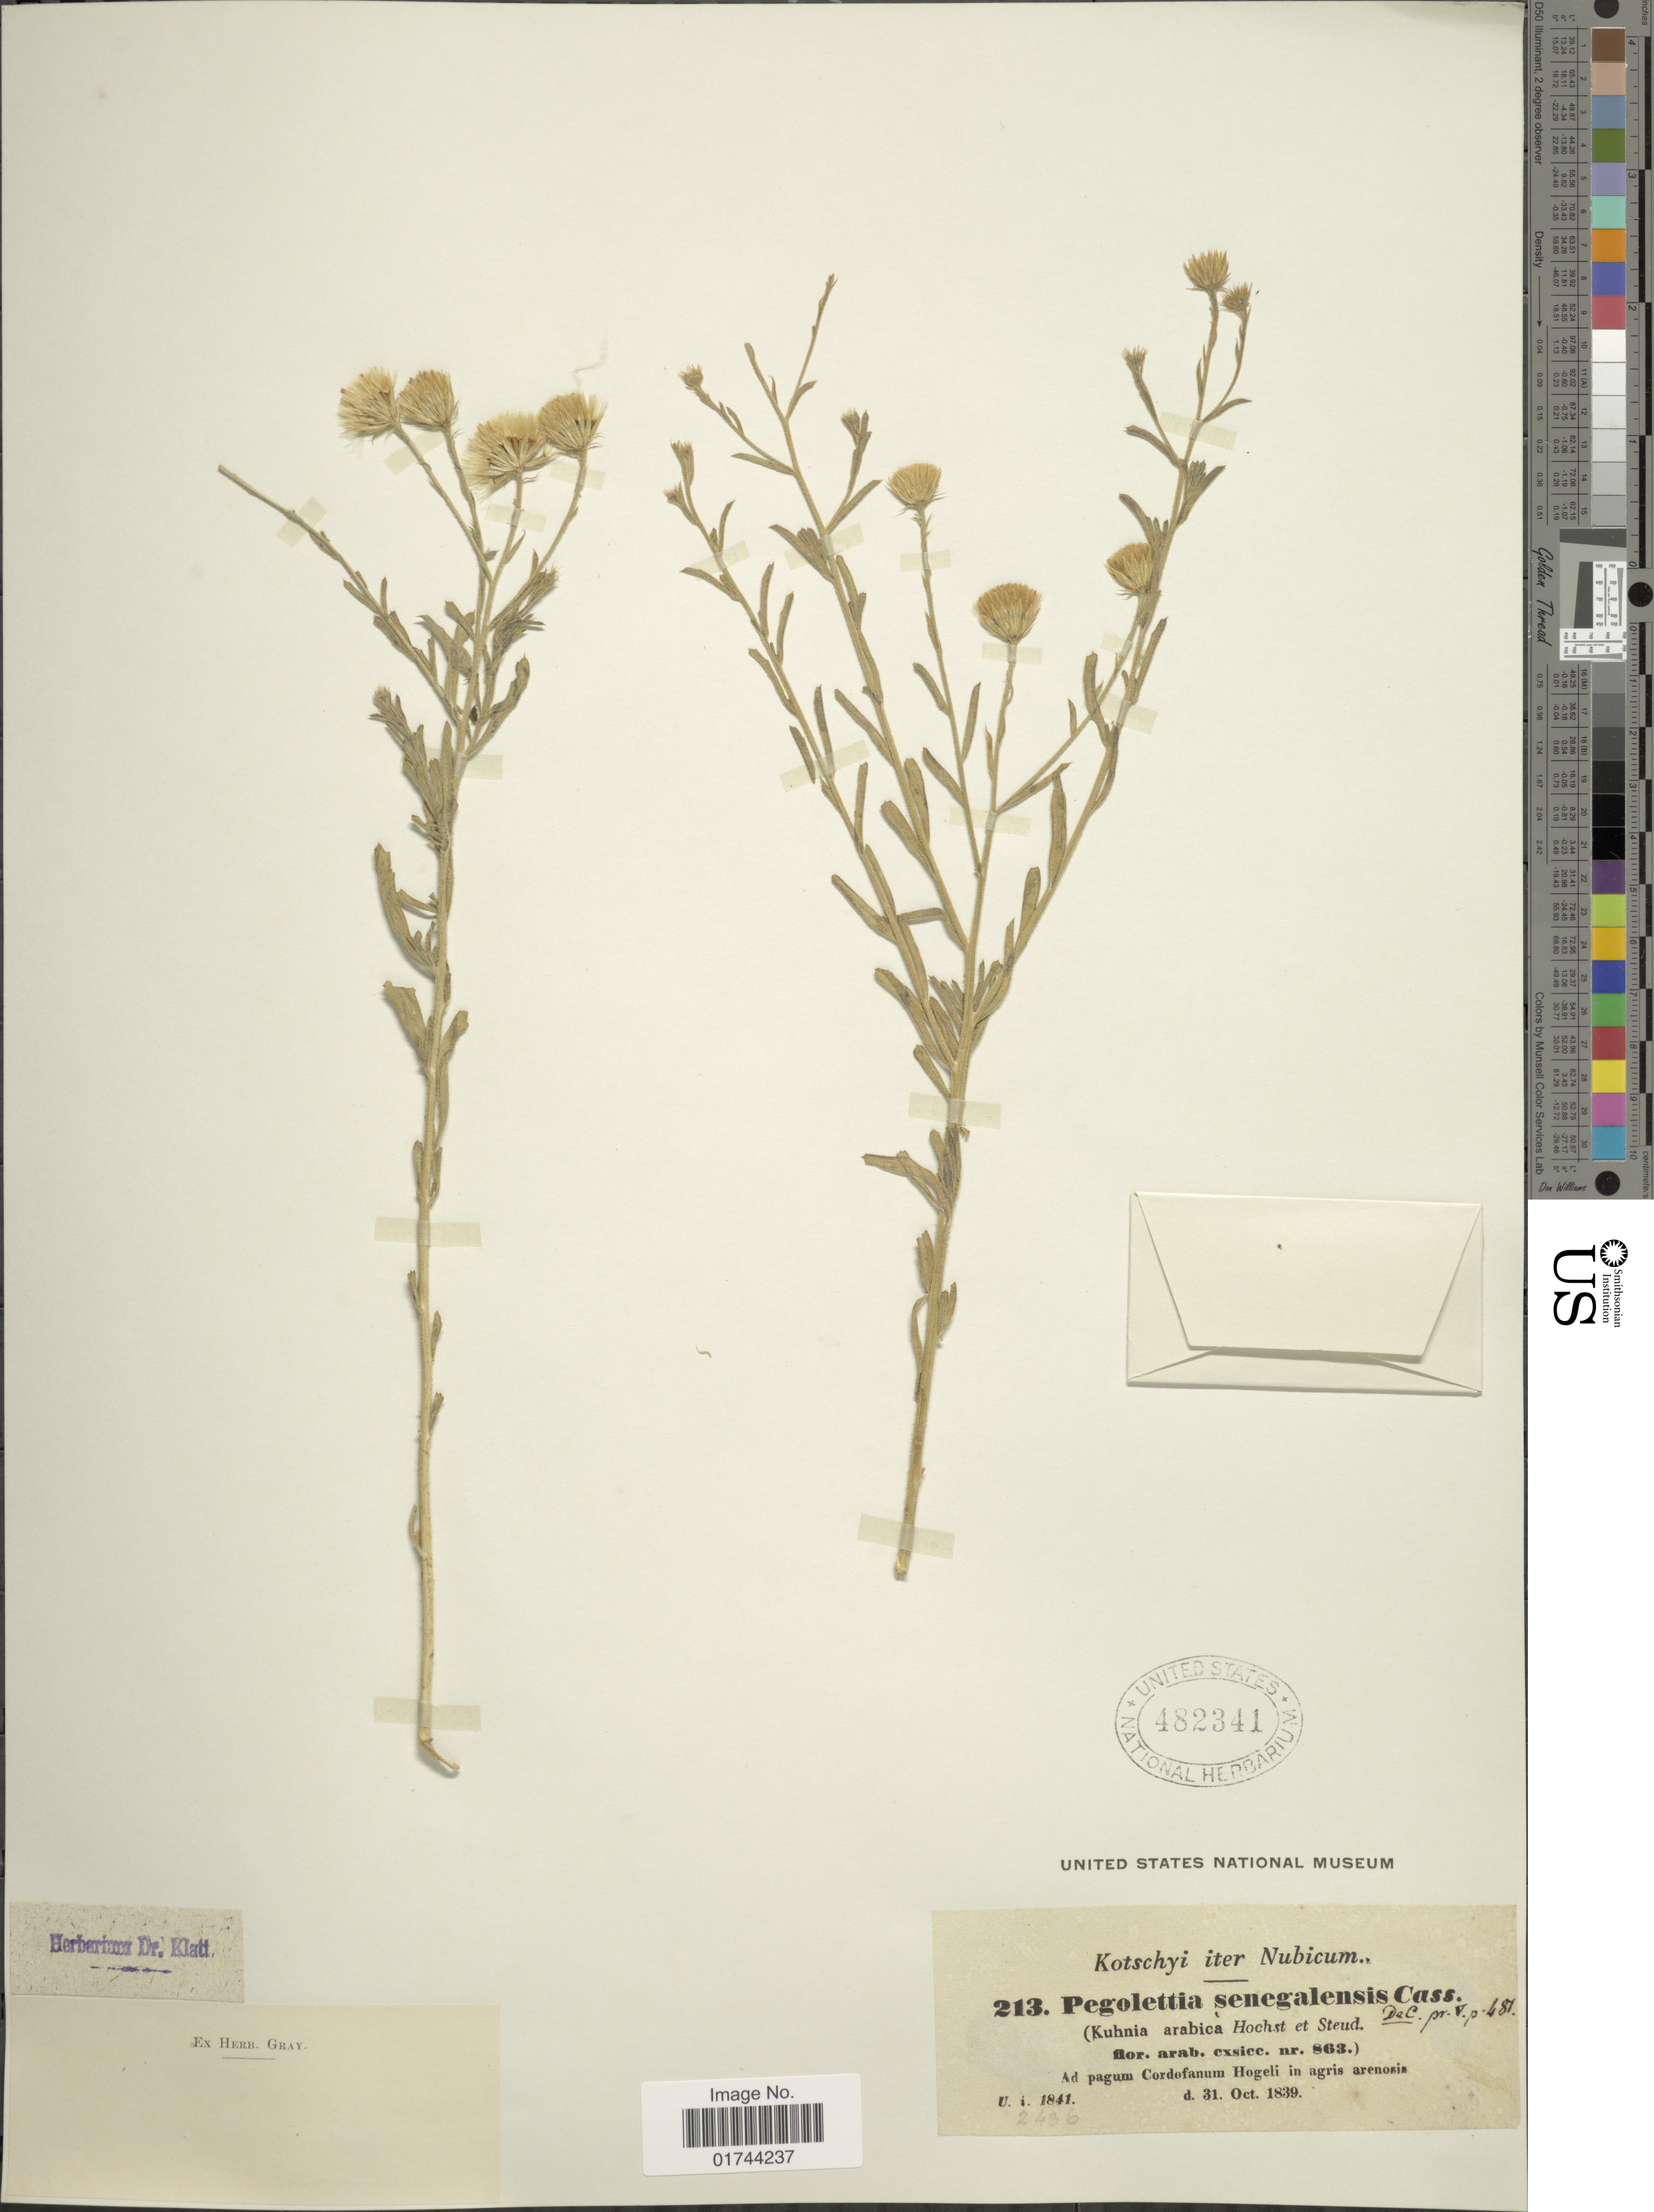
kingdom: Plantae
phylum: Tracheophyta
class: Magnoliopsida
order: Asterales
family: Asteraceae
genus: Inula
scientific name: Inula senegalensis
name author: Cass.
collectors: -. Kotschyi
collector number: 213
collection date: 1839-10-31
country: Sudan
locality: Ad pagum Cordofanum Hogeli in agris arenosis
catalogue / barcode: US 482341